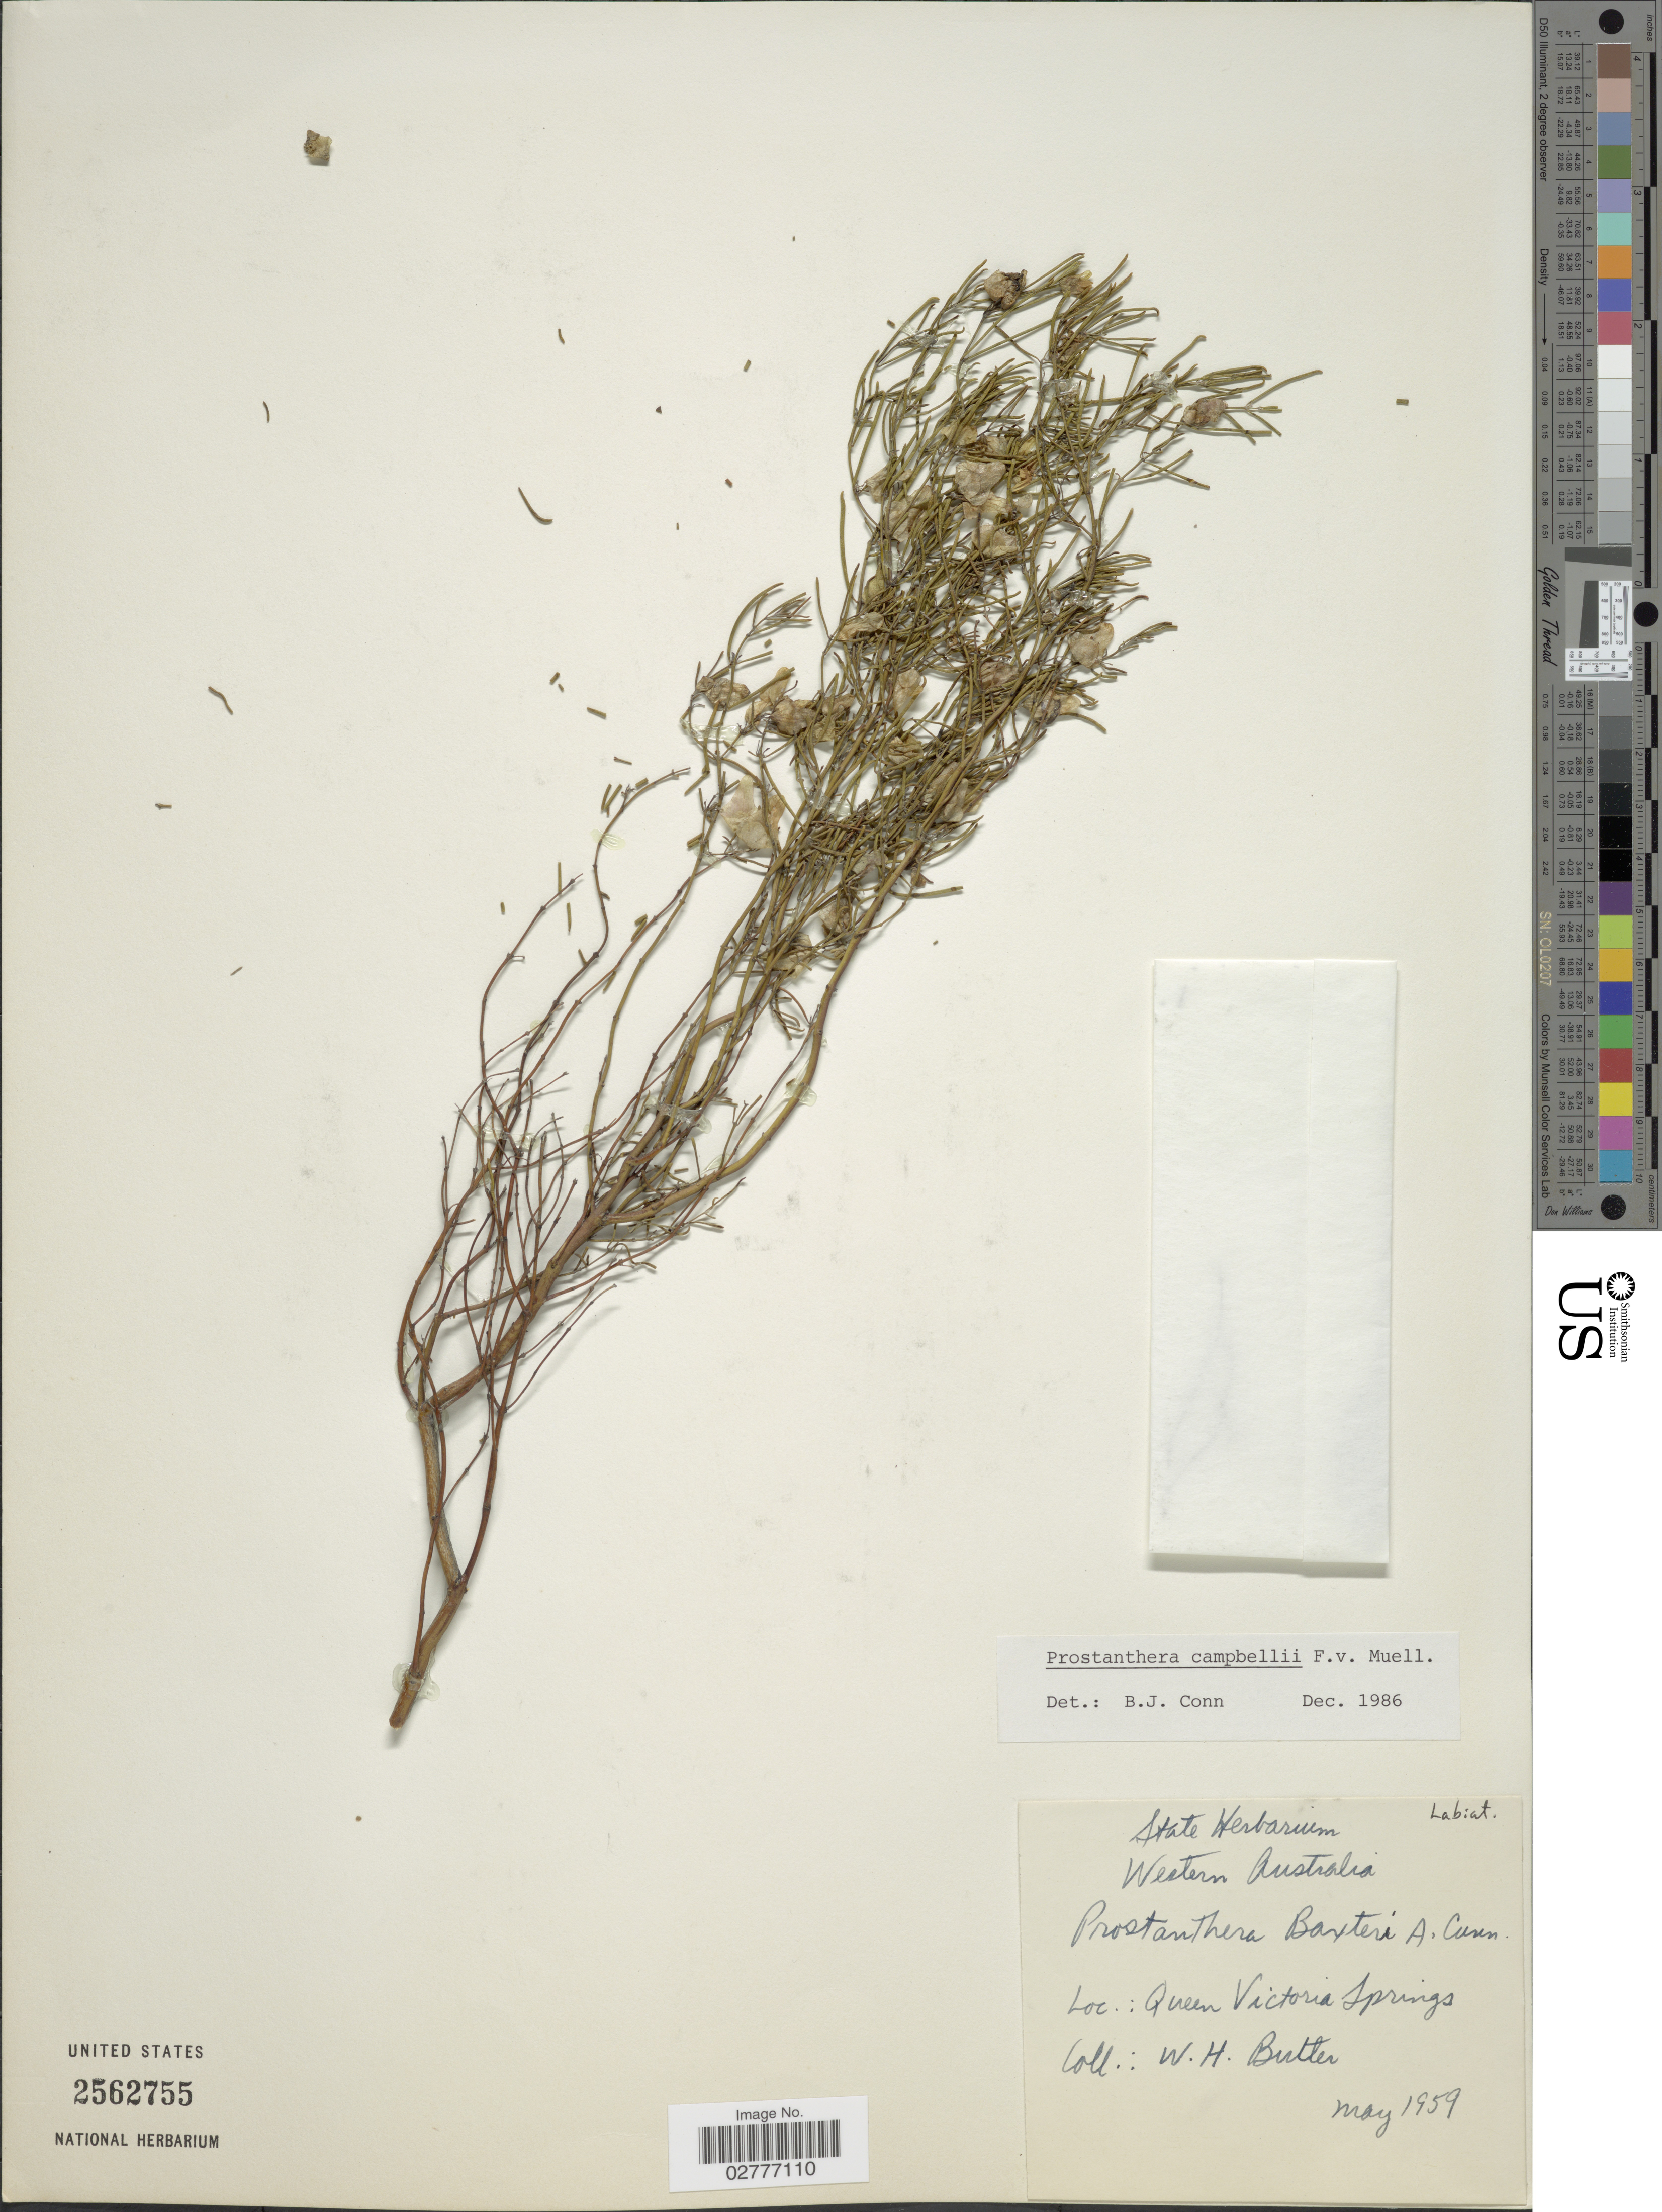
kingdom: Plantae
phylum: Tracheophyta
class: Magnoliopsida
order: Lamiales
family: Lamiaceae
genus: Prostanthera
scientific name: Prostanthera campbellii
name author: F. Muell.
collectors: W. Butler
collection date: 1959-05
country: Australia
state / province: Western Australia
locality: Queen Victoria Springs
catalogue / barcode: US 2562755